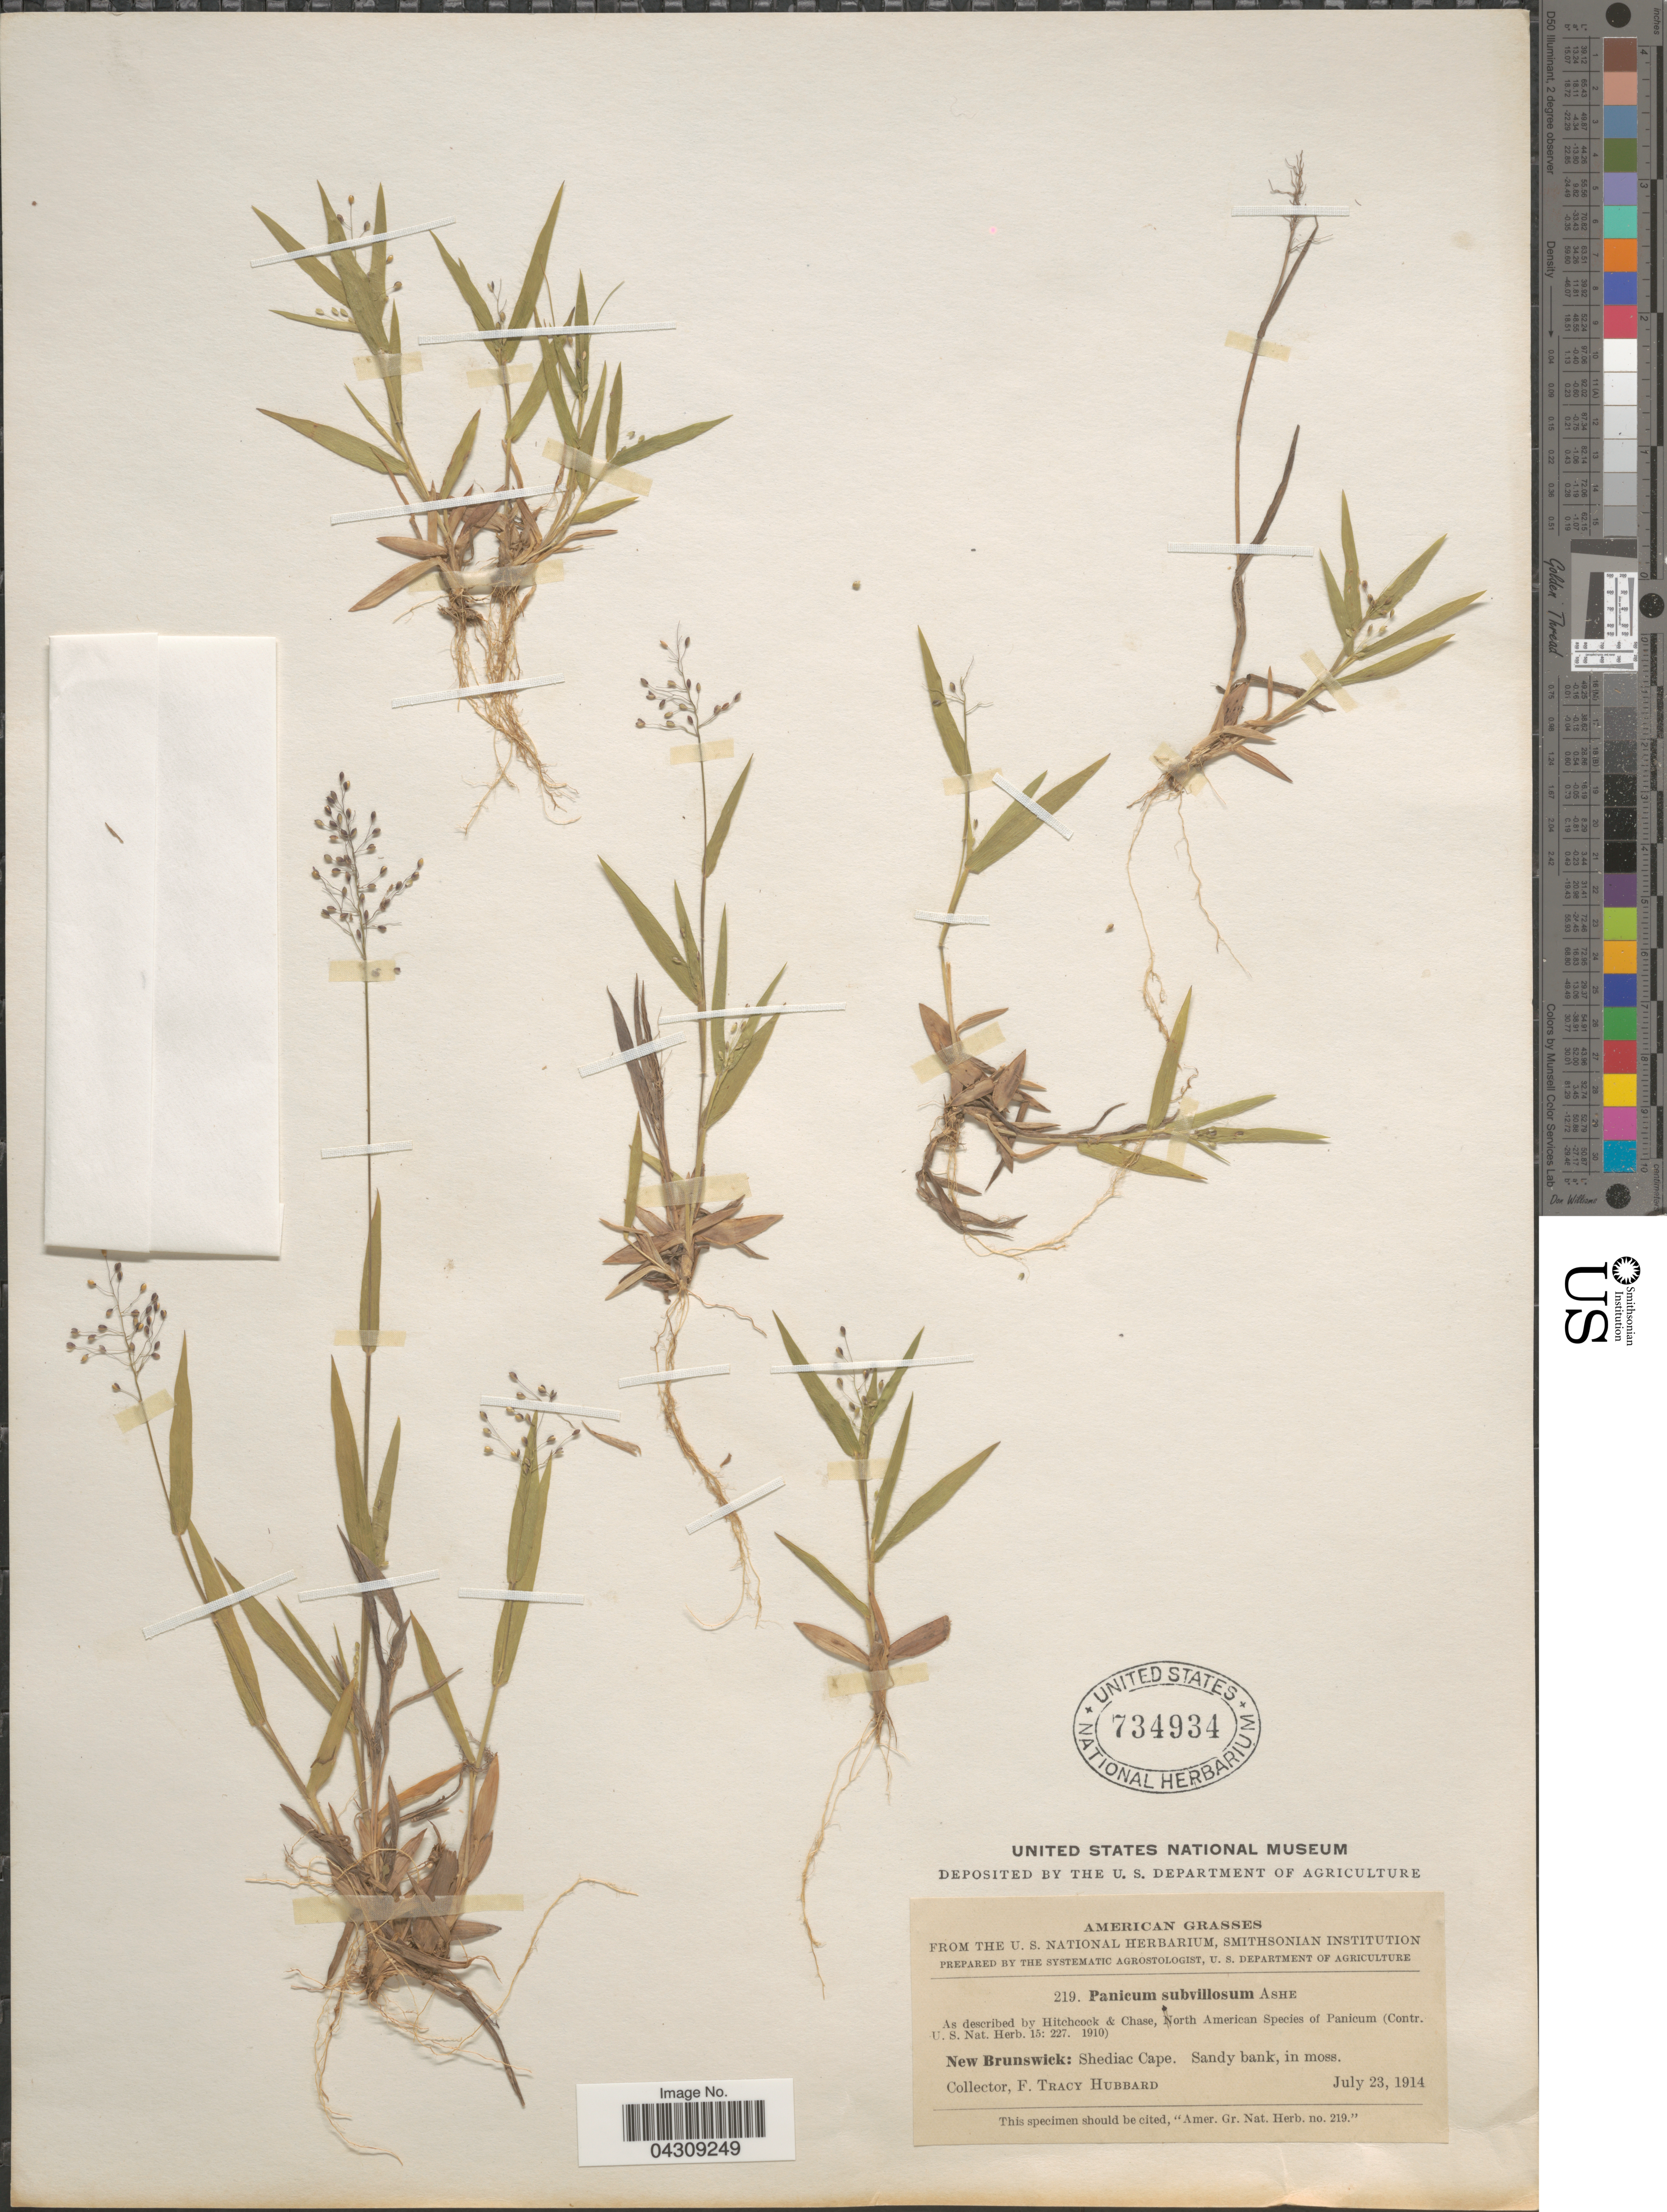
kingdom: Plantae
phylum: Tracheophyta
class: Liliopsida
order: Poales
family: Poaceae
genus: Dichanthelium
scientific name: Dichanthelium acuminatum var. acuminatum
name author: (Sw.) Gould & C.A. Clark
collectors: F. T. Hubbard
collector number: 219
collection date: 1914-07-23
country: Canada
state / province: New Brunswick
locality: Shediac Cape.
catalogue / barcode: US 734934